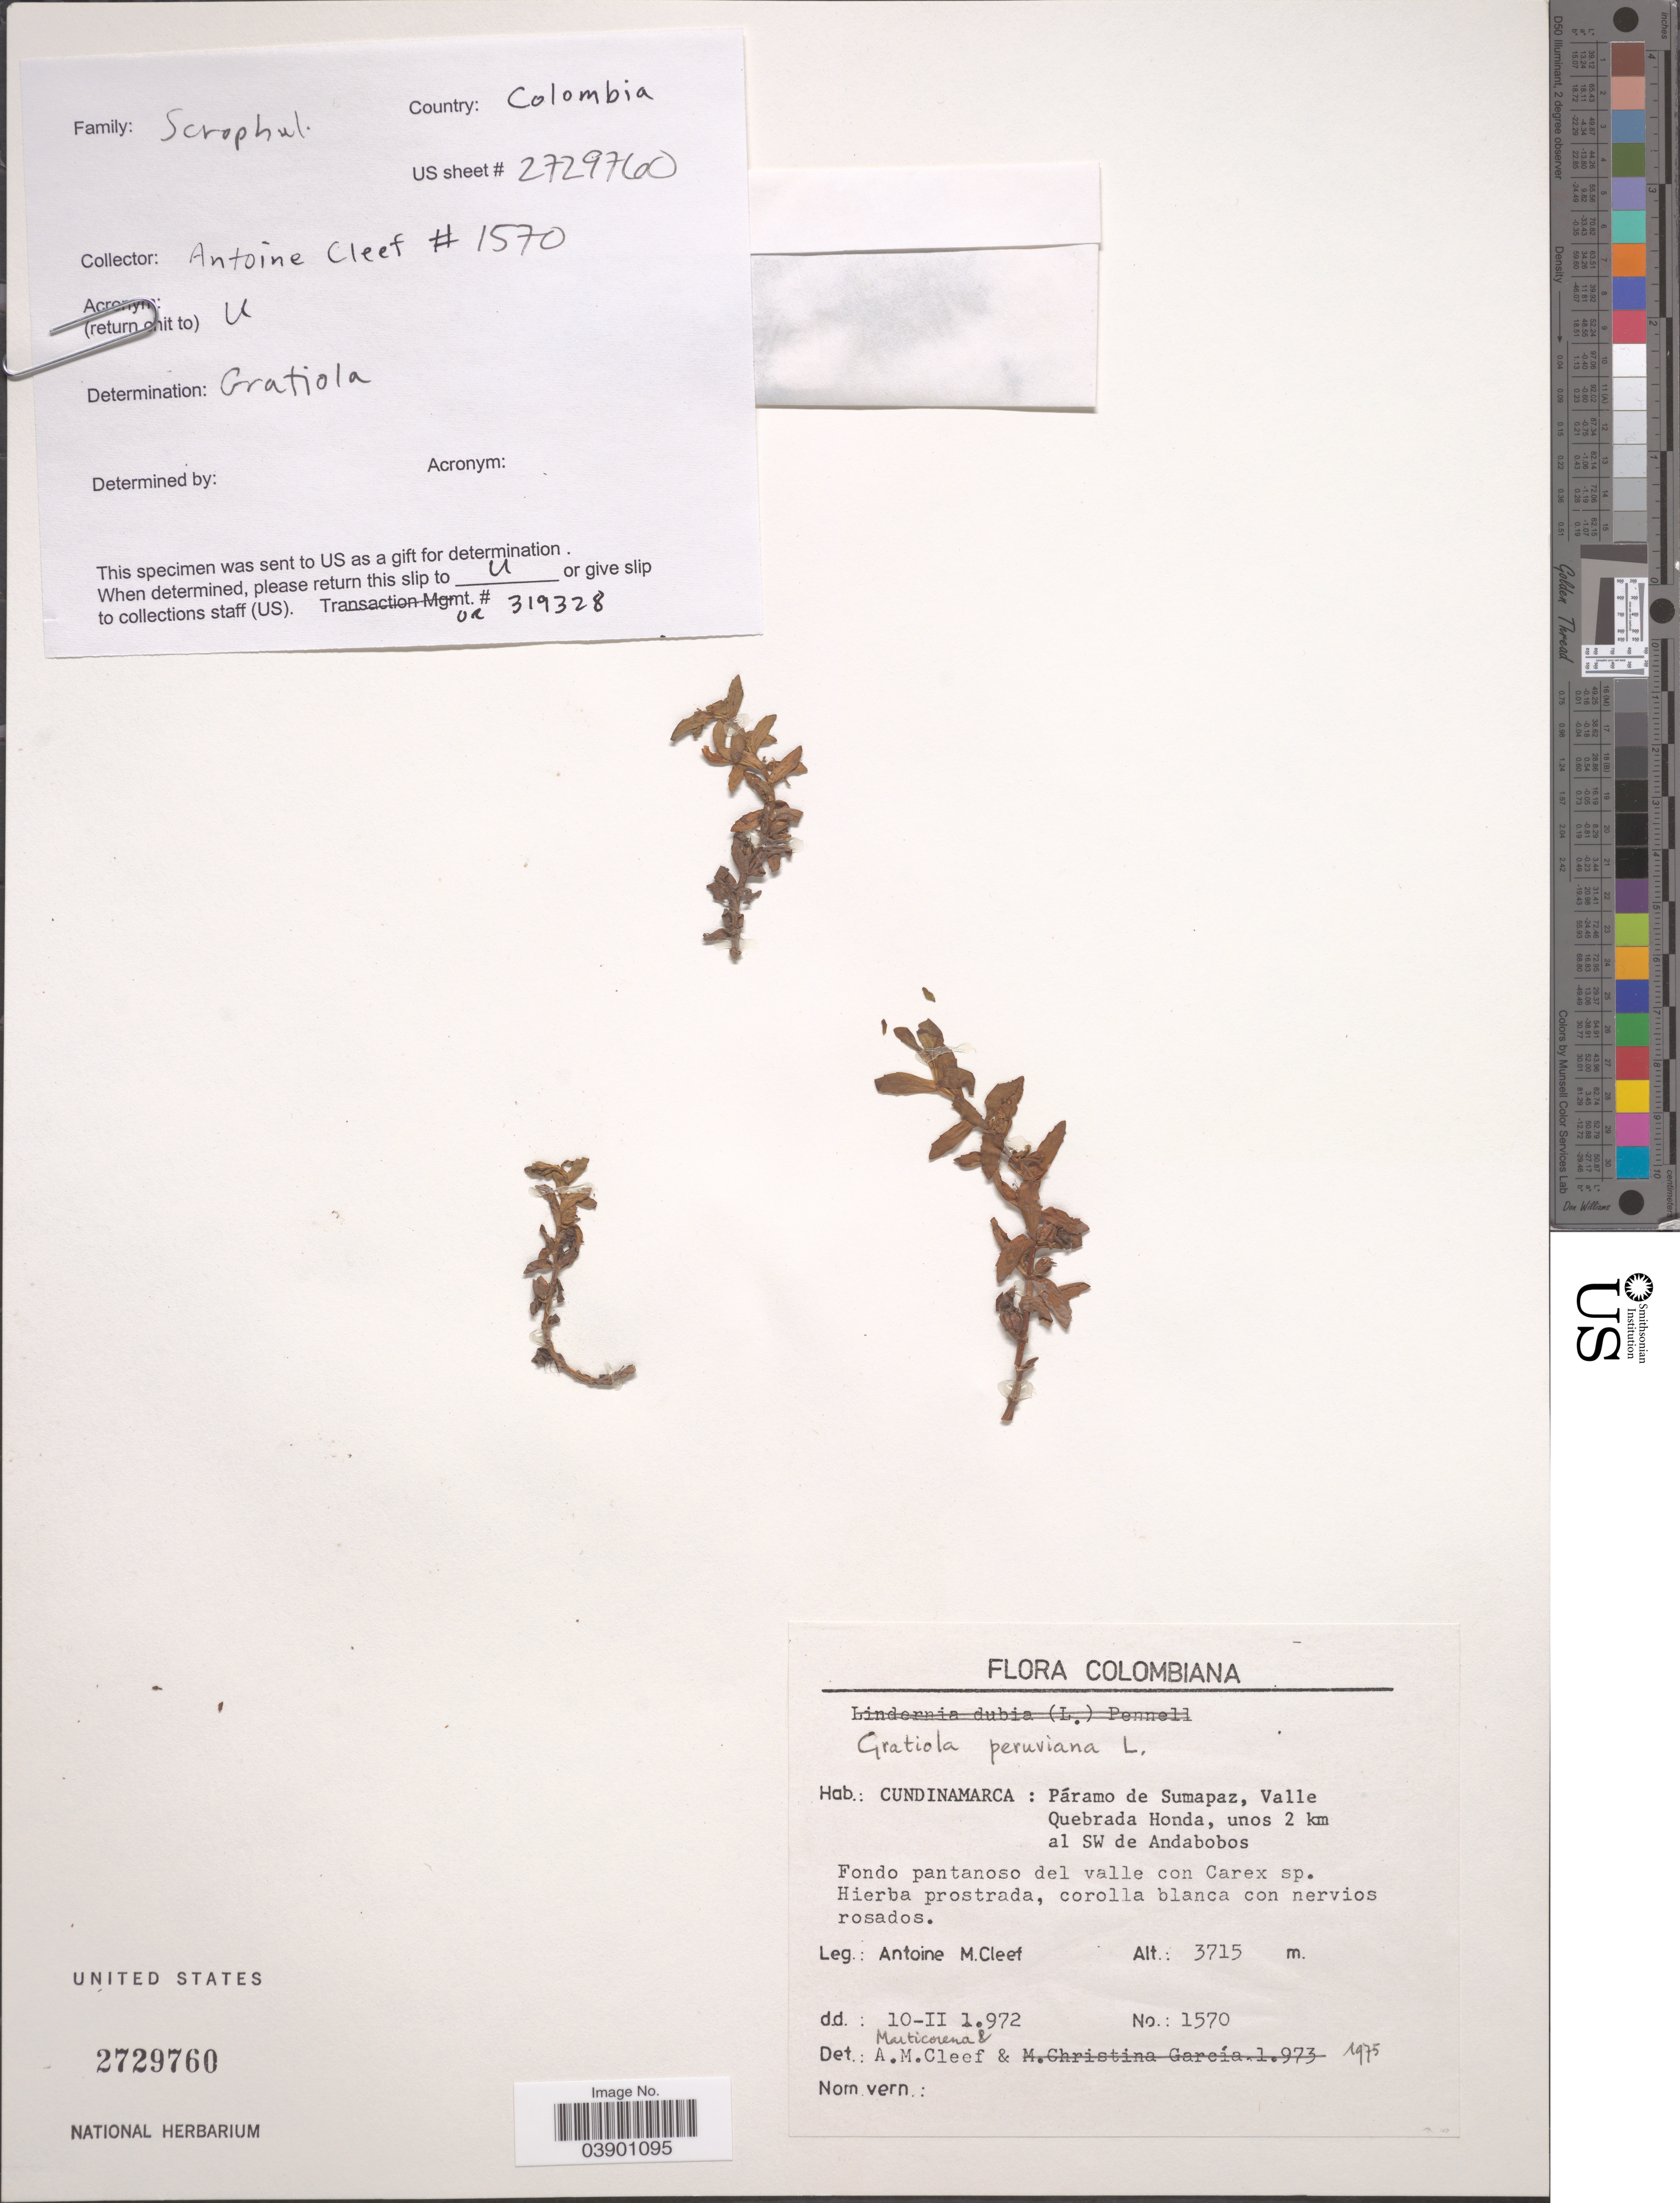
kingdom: Plantae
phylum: Tracheophyta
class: Magnoliopsida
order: Lamiales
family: Plantaginaceae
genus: Gratiola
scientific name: Gratiola peruviana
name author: L.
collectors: A. M. Cleef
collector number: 1570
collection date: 1972-02-10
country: Colombia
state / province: Cundinamarca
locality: Páramo de Sumapaz, Valle Quebrada Honda, unos 2 km al SW de Andabobos.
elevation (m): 3715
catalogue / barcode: US 2729760